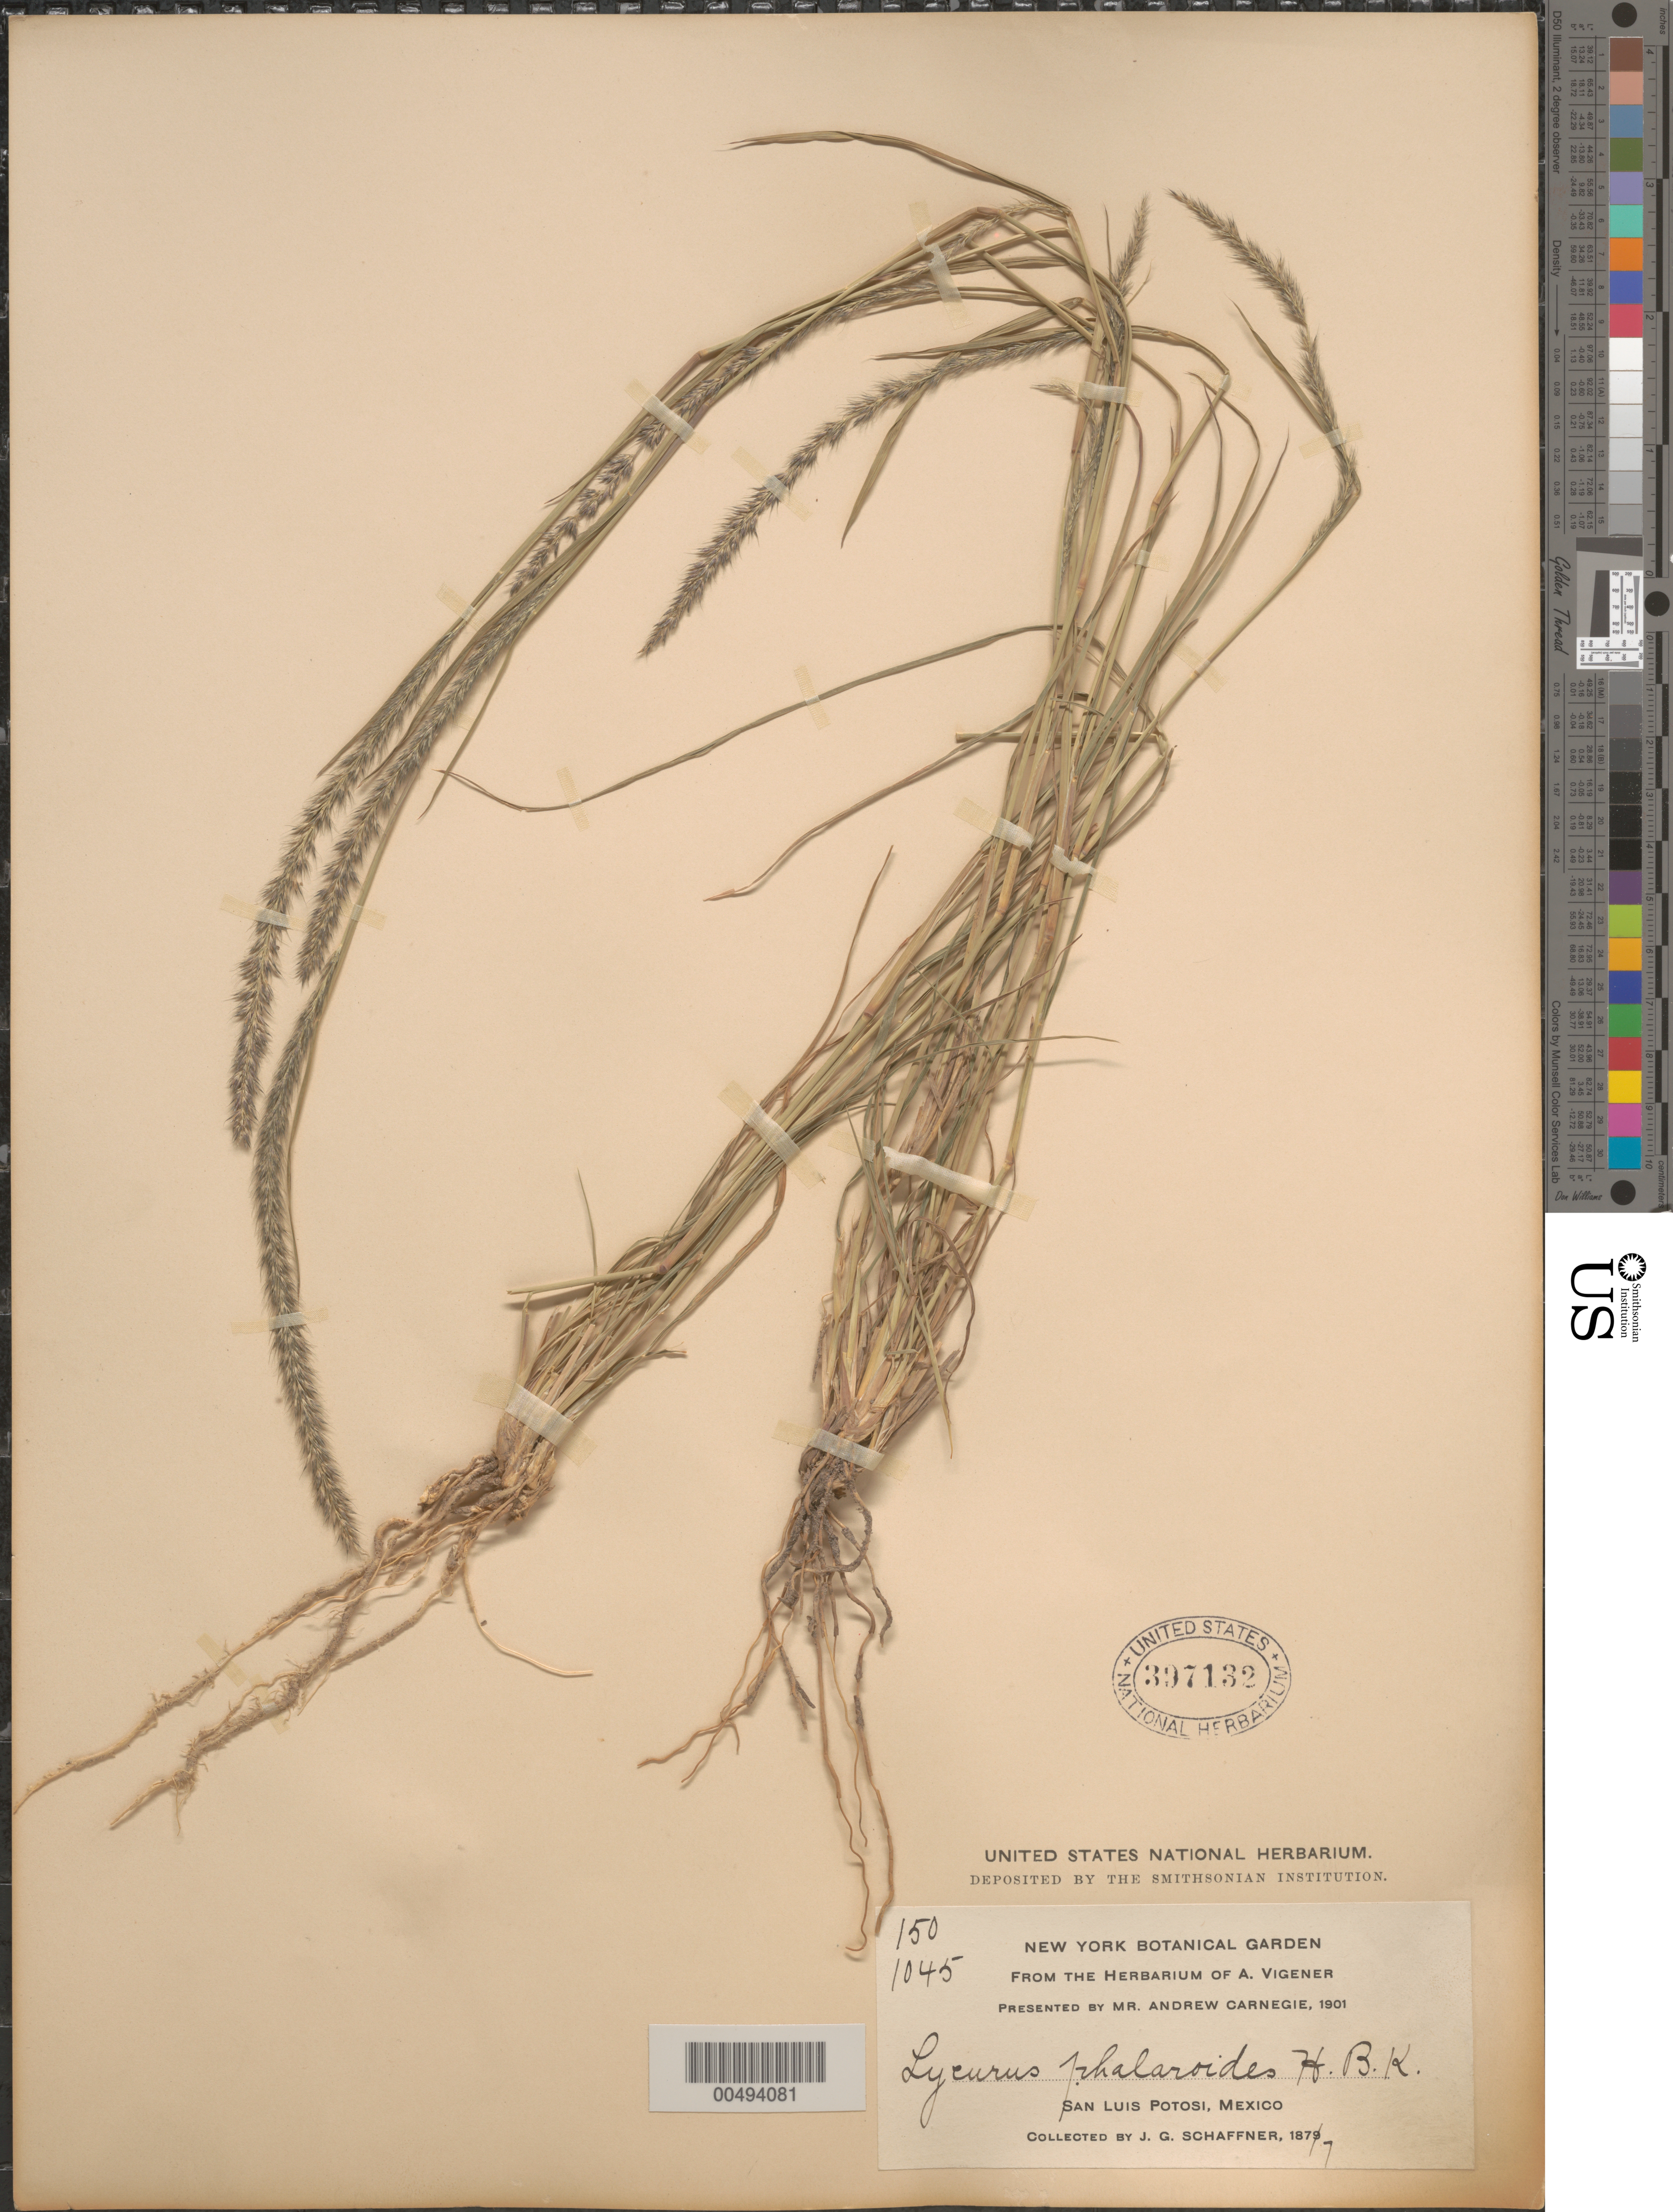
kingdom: Plantae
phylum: Tracheophyta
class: Liliopsida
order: Poales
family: Poaceae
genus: Lycurus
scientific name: Lycurus phleoides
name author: Kunth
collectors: J. G. Schaffner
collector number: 150/1045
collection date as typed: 1877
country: Mexico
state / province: San Luis Potosi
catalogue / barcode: US 397132